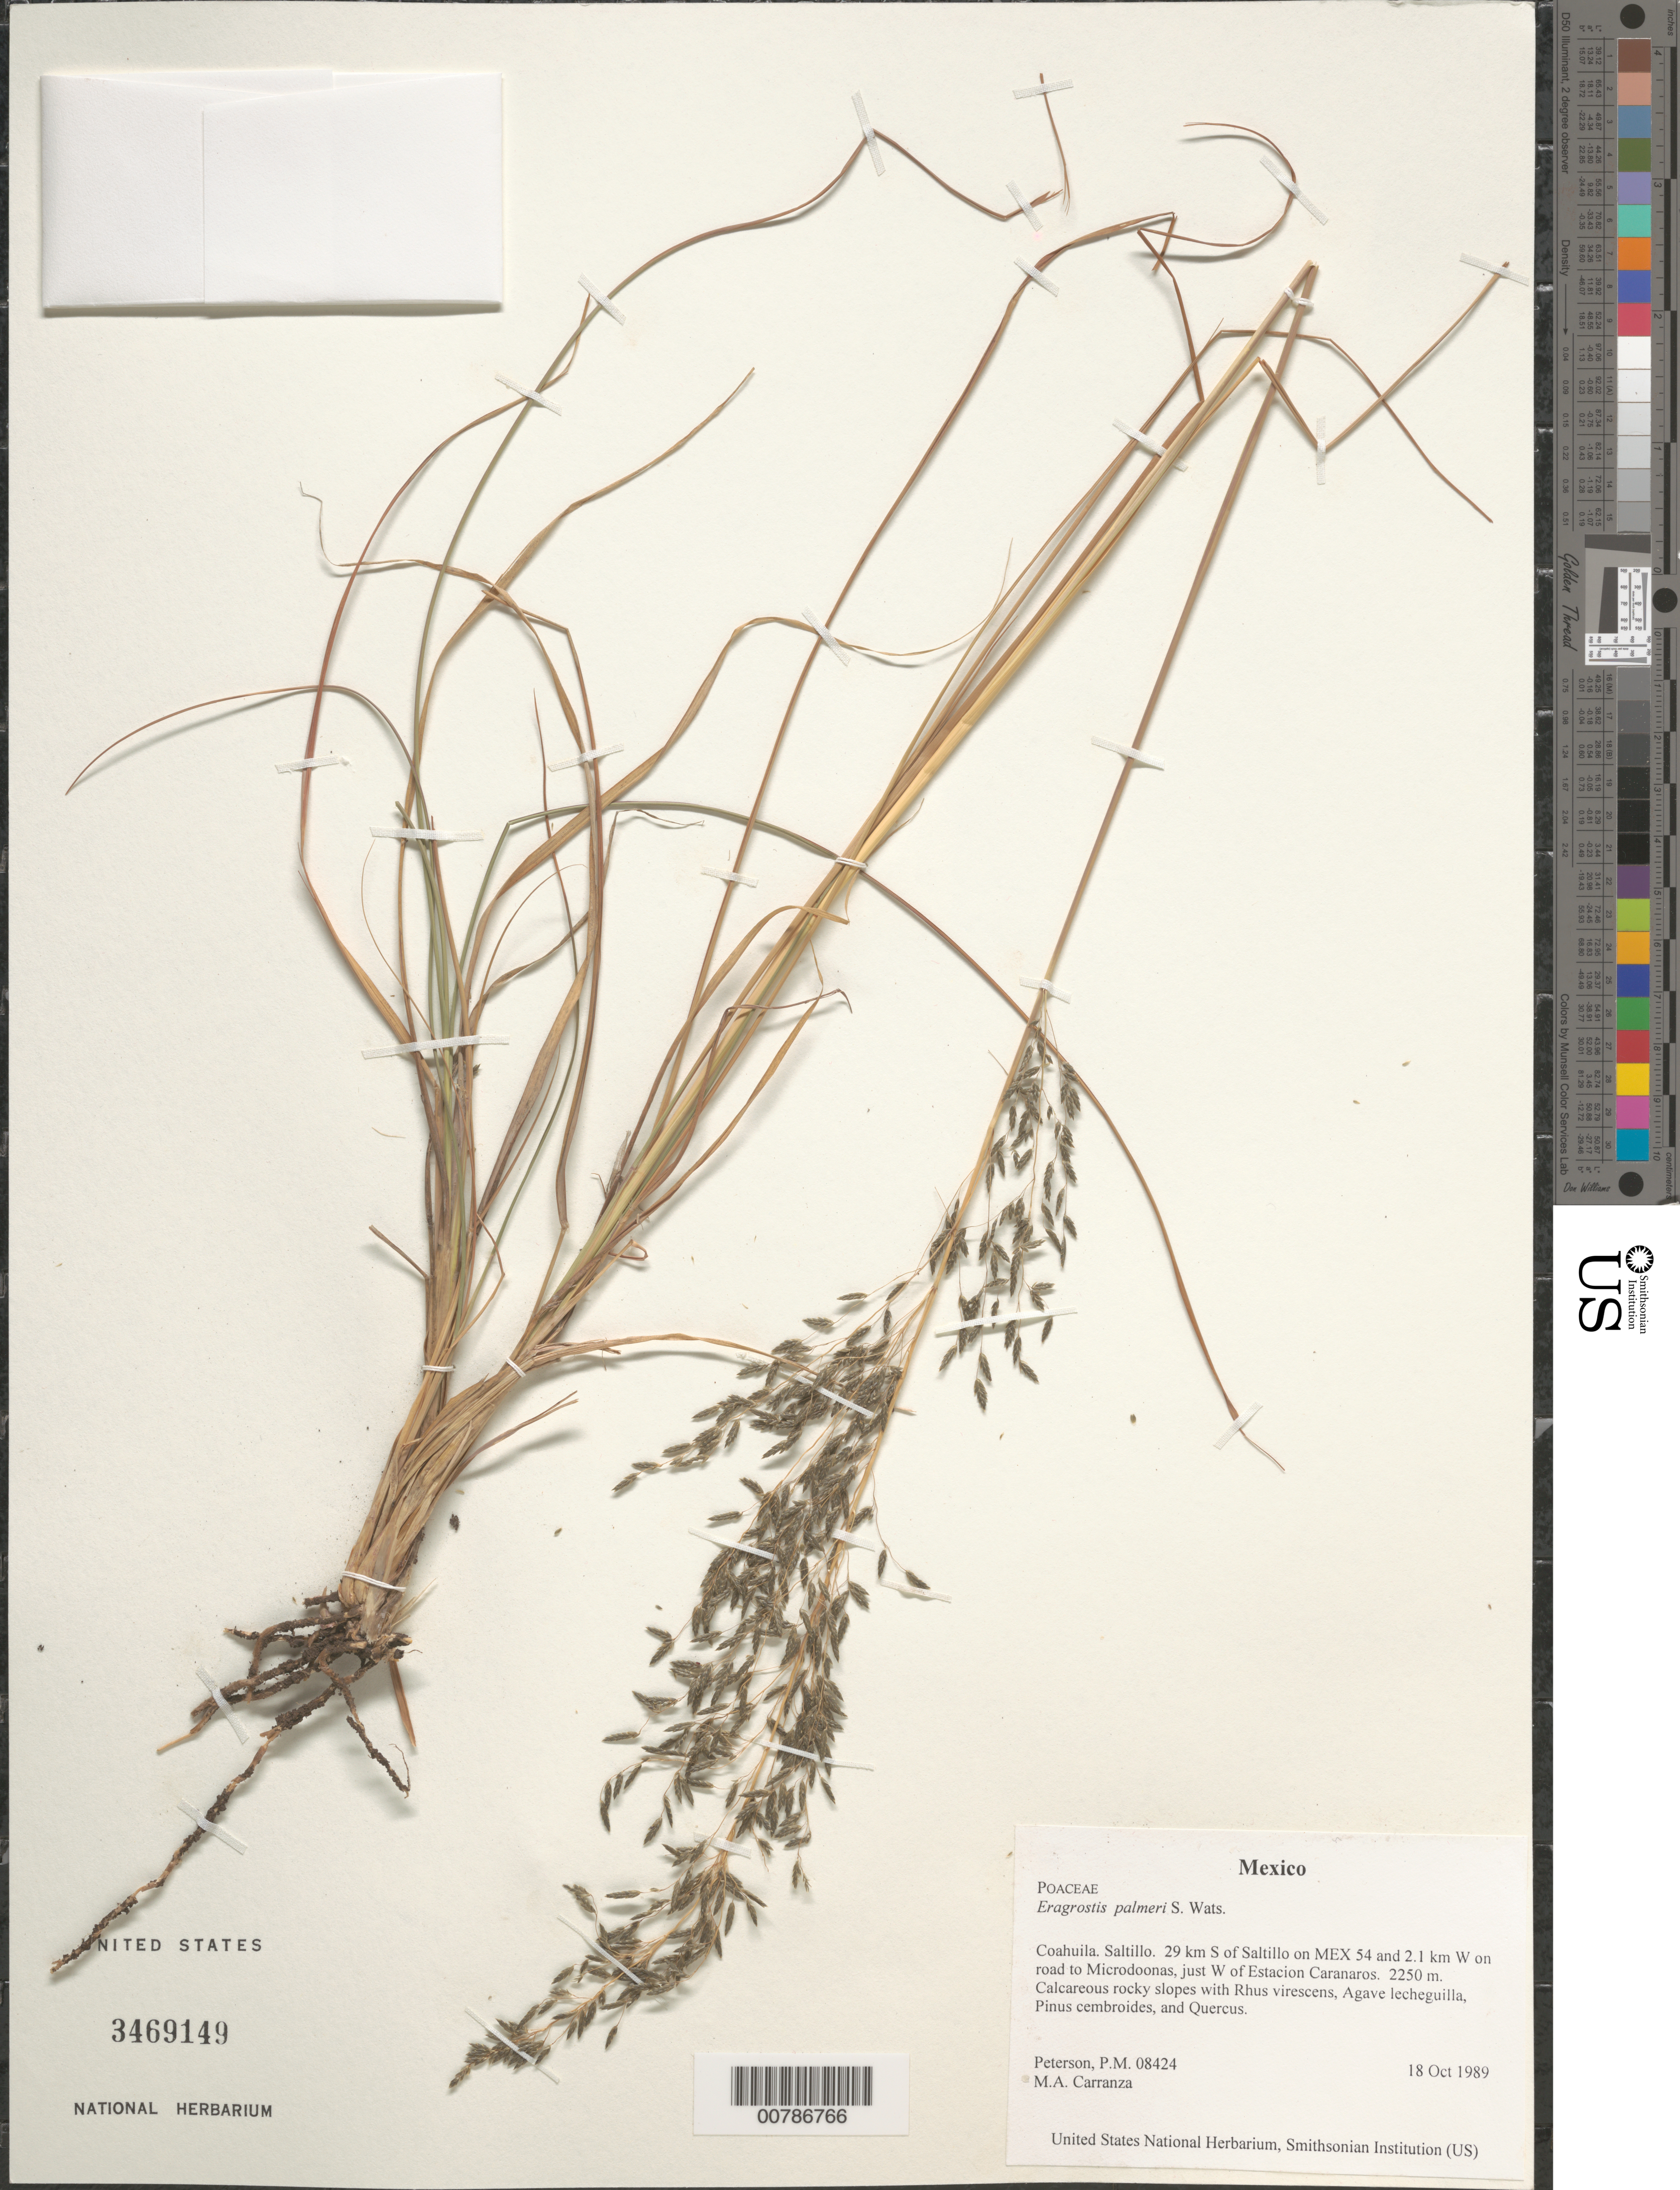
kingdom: Plantae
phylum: Tracheophyta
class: Liliopsida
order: Poales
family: Poaceae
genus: Eragrostis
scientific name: Eragrostis palmeri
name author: S. Watson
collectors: P. M. Peterson & M. Carranza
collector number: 08424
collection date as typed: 18 Oct 1989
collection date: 1989-10-18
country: Mexico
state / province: Coahuila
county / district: Saltillo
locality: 29 km S of Saltillo on MEX 54 and 2.1 km W on road to Microdoonas, just W of Estacion Caranaros.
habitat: Calcareous rocky slopes with Rhus virescens, Agave lecheguilla, Pinus cembroides, and Quercus.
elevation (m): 2250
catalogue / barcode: US 3469149